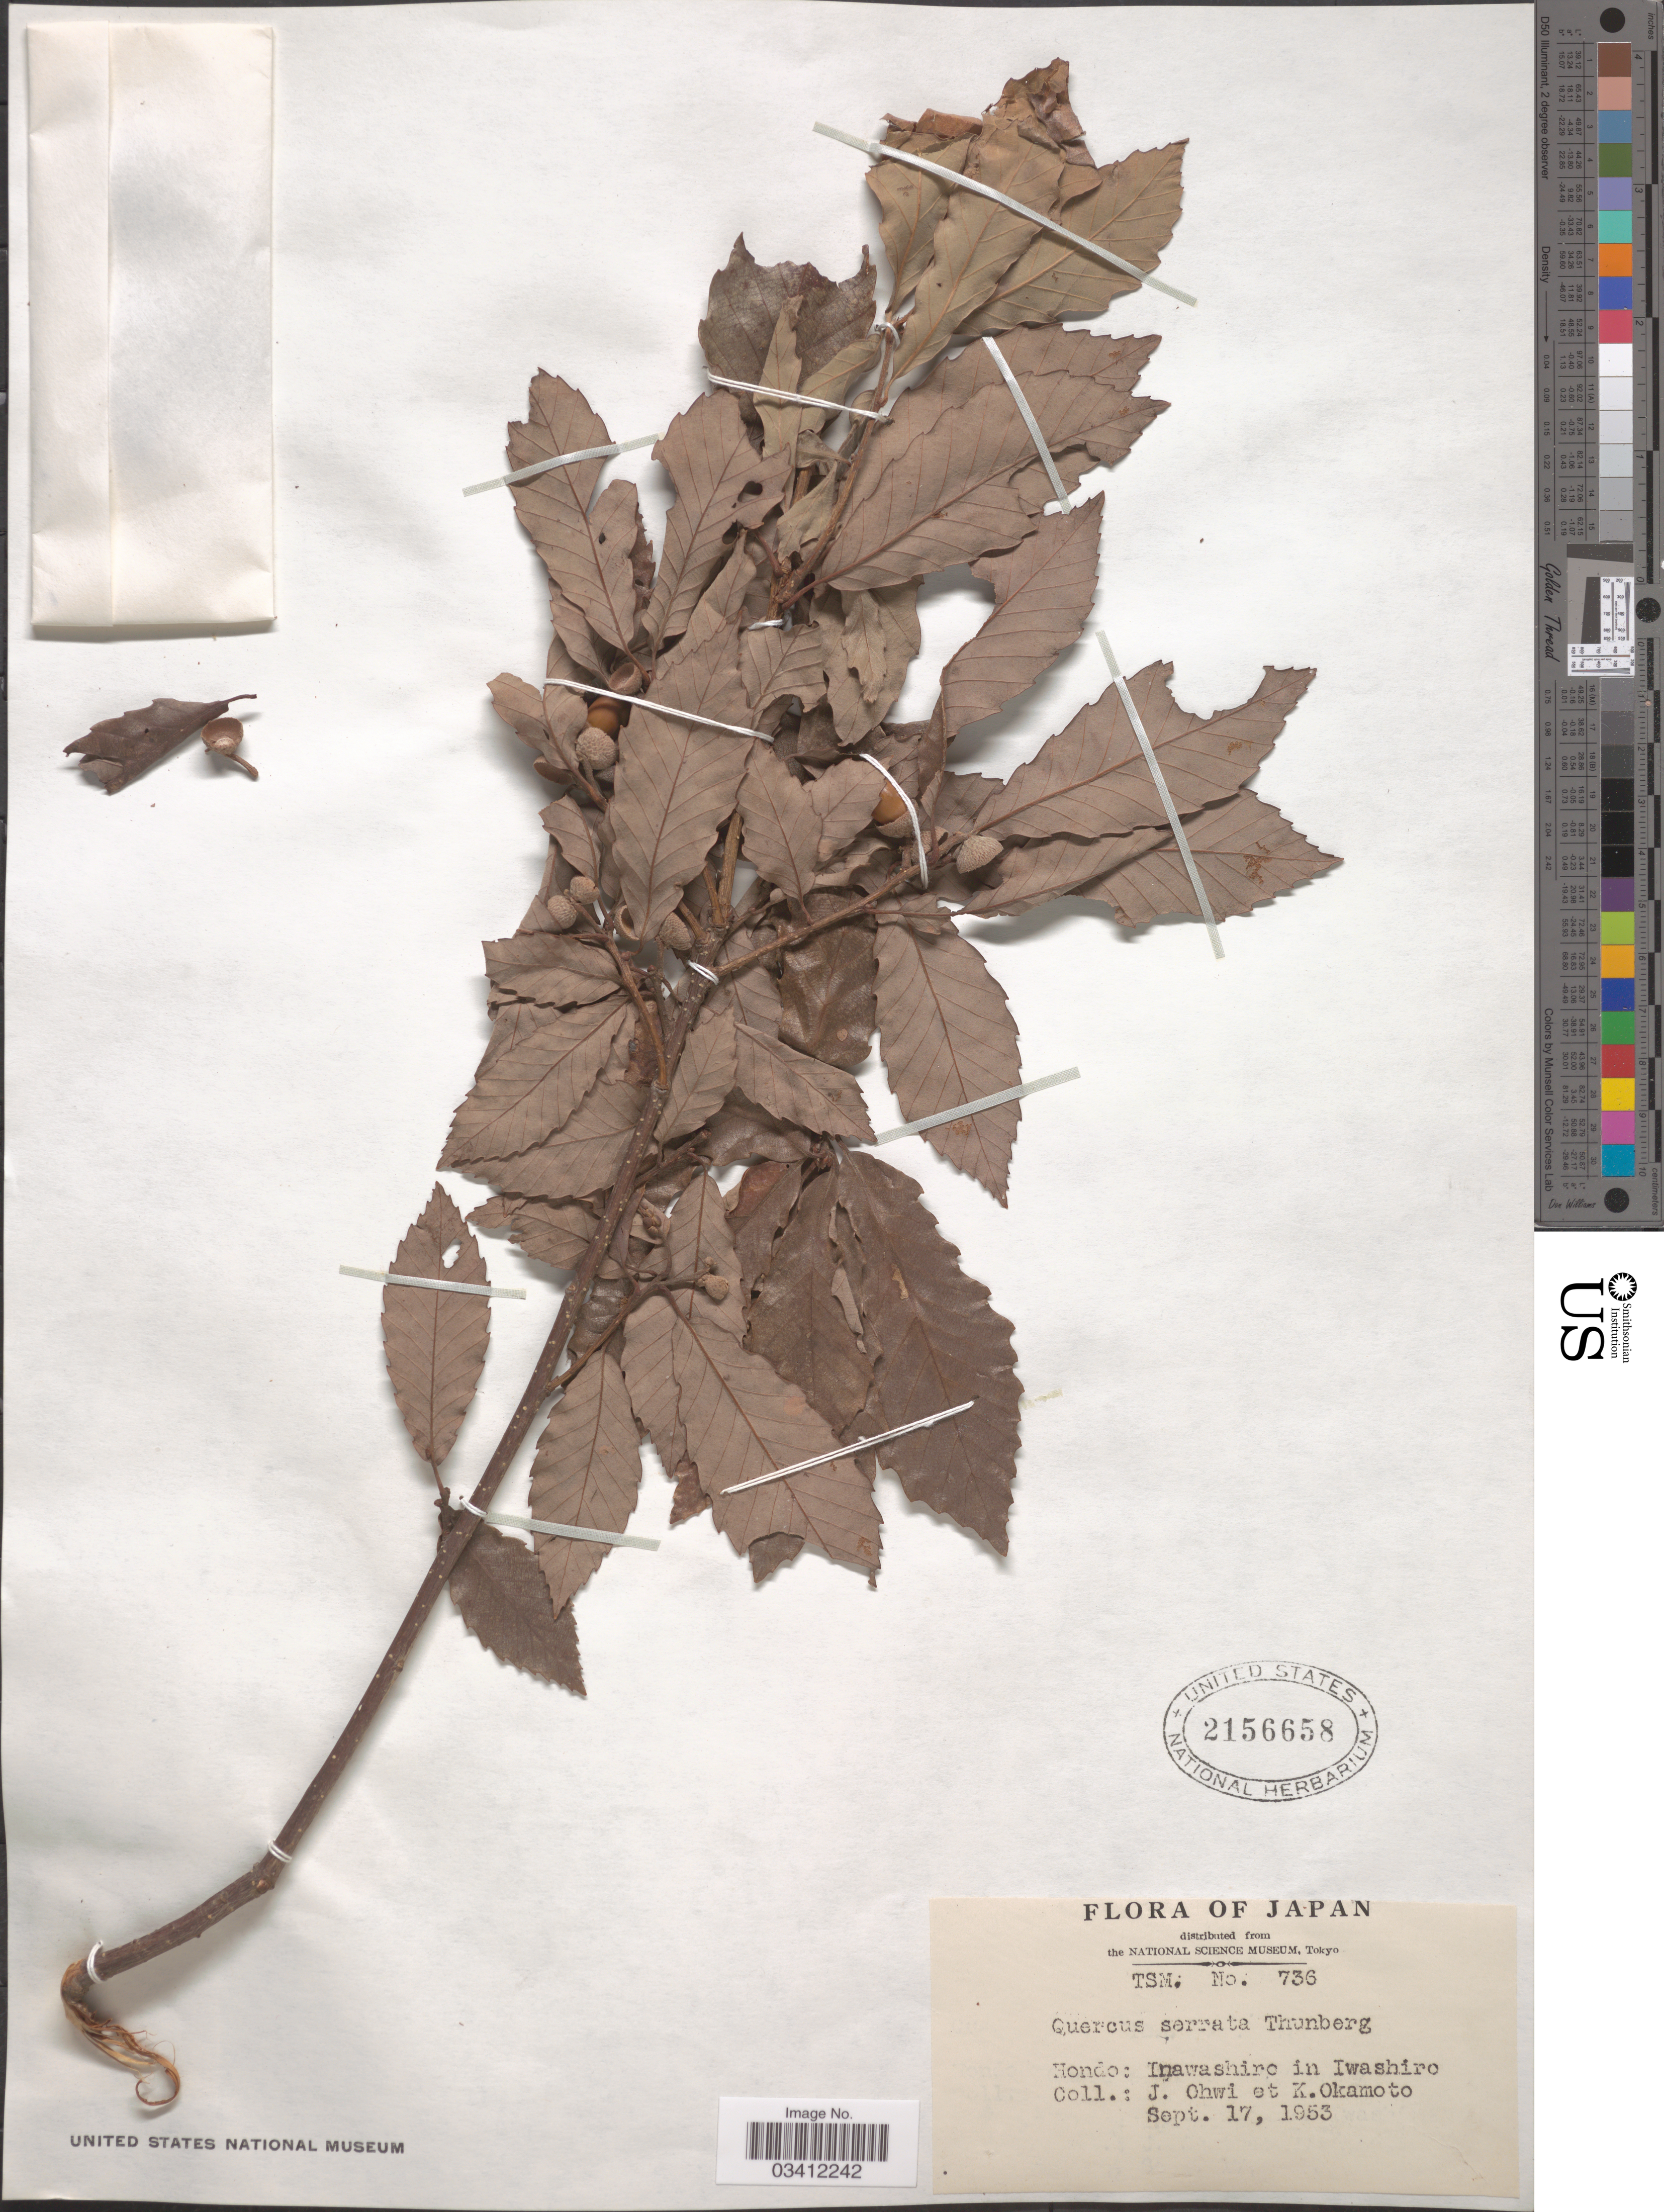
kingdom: Plantae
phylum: Tracheophyta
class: Magnoliopsida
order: Fagales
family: Fagaceae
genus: Quercus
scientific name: Quercus serrata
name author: Thunb.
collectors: J. Ohwi & K. Okamoto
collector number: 736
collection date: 1953-09-17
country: Japan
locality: Hondo: Inawashiro in Iwashiro.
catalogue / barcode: US 2156658